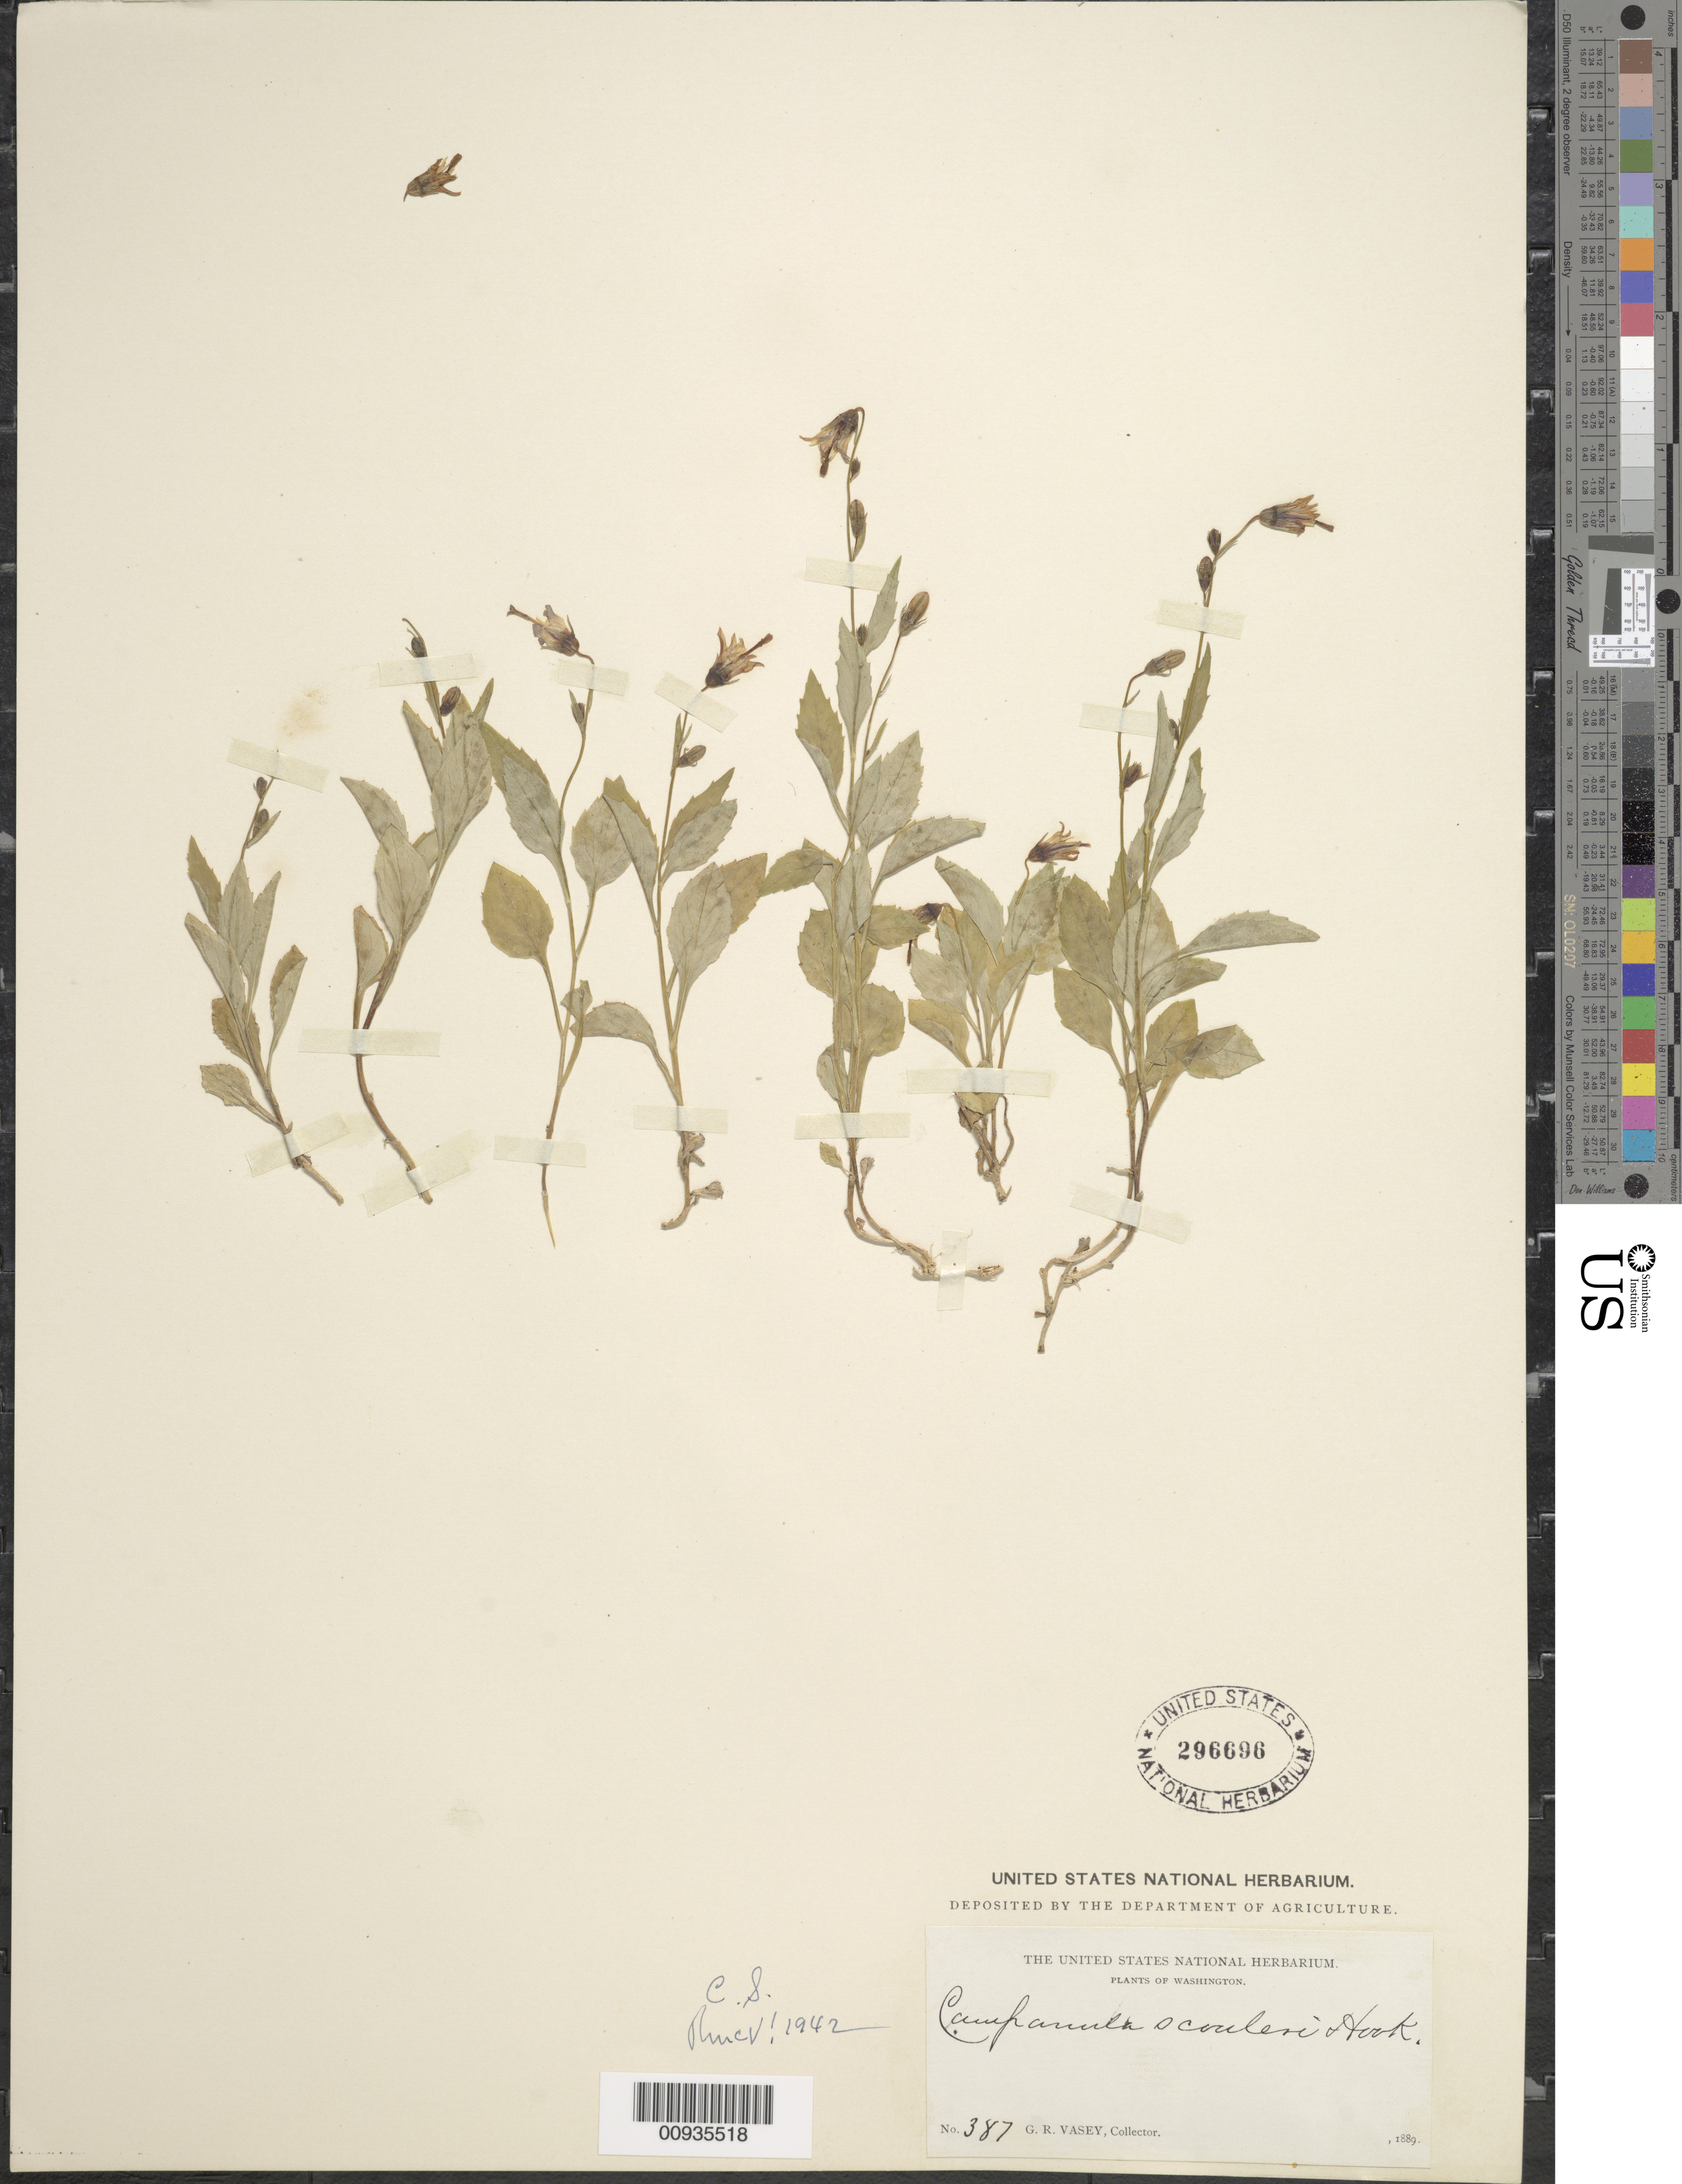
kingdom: Plantae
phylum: Tracheophyta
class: Magnoliopsida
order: Asterales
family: Campanulaceae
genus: Campanula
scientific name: Campanula scouleri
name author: Hook.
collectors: G. R. Vasey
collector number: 387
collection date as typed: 1889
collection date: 1889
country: United States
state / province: Washington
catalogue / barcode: US 296696